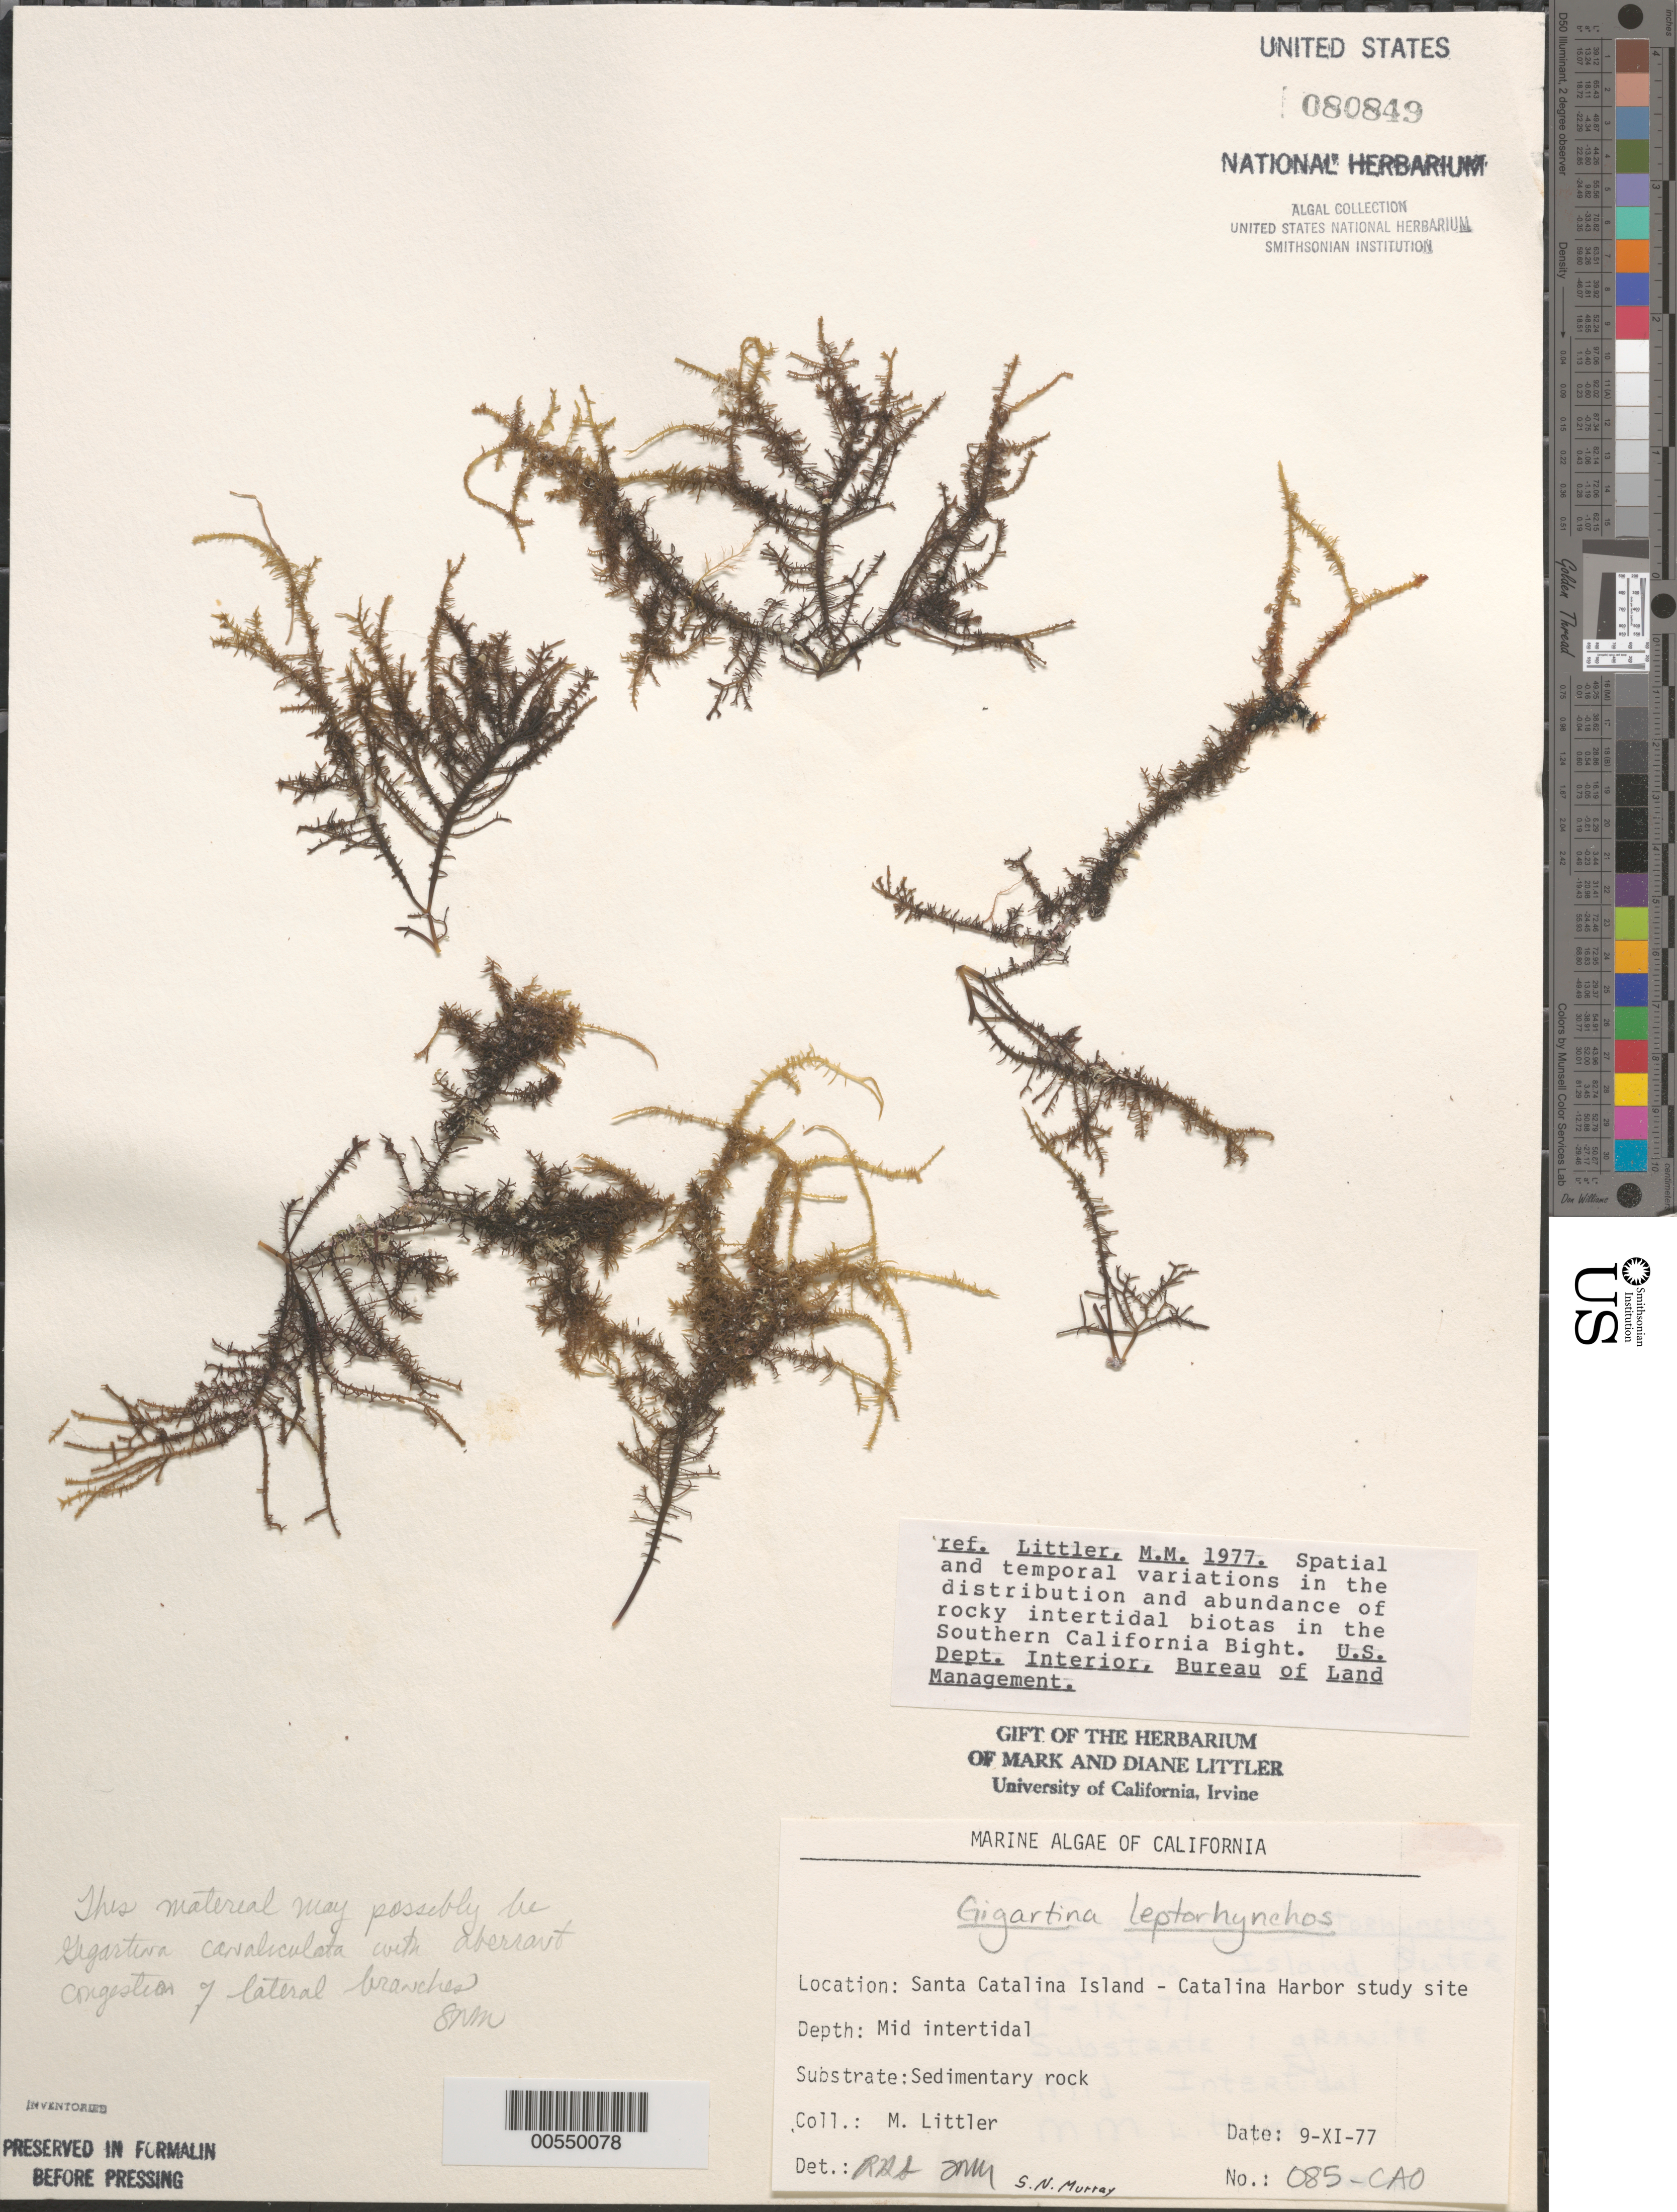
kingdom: Plantae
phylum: Rhodophyta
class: Florideophyceae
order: Gigartinales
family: Gigartinaceae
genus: Mazzaella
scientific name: Mazzaella leptorhynchos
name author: (J. Agardh) Leister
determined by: Algae name updating Project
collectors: M. M. Littler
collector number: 085-cao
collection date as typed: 09 Nov 1977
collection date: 1977-11-09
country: United States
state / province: California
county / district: Los Angeles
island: Santa Catalina Island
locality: West side of Catalina Harbor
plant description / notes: BLM-SOCALBIGHT Rocky Intertidal Survey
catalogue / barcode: US 80849